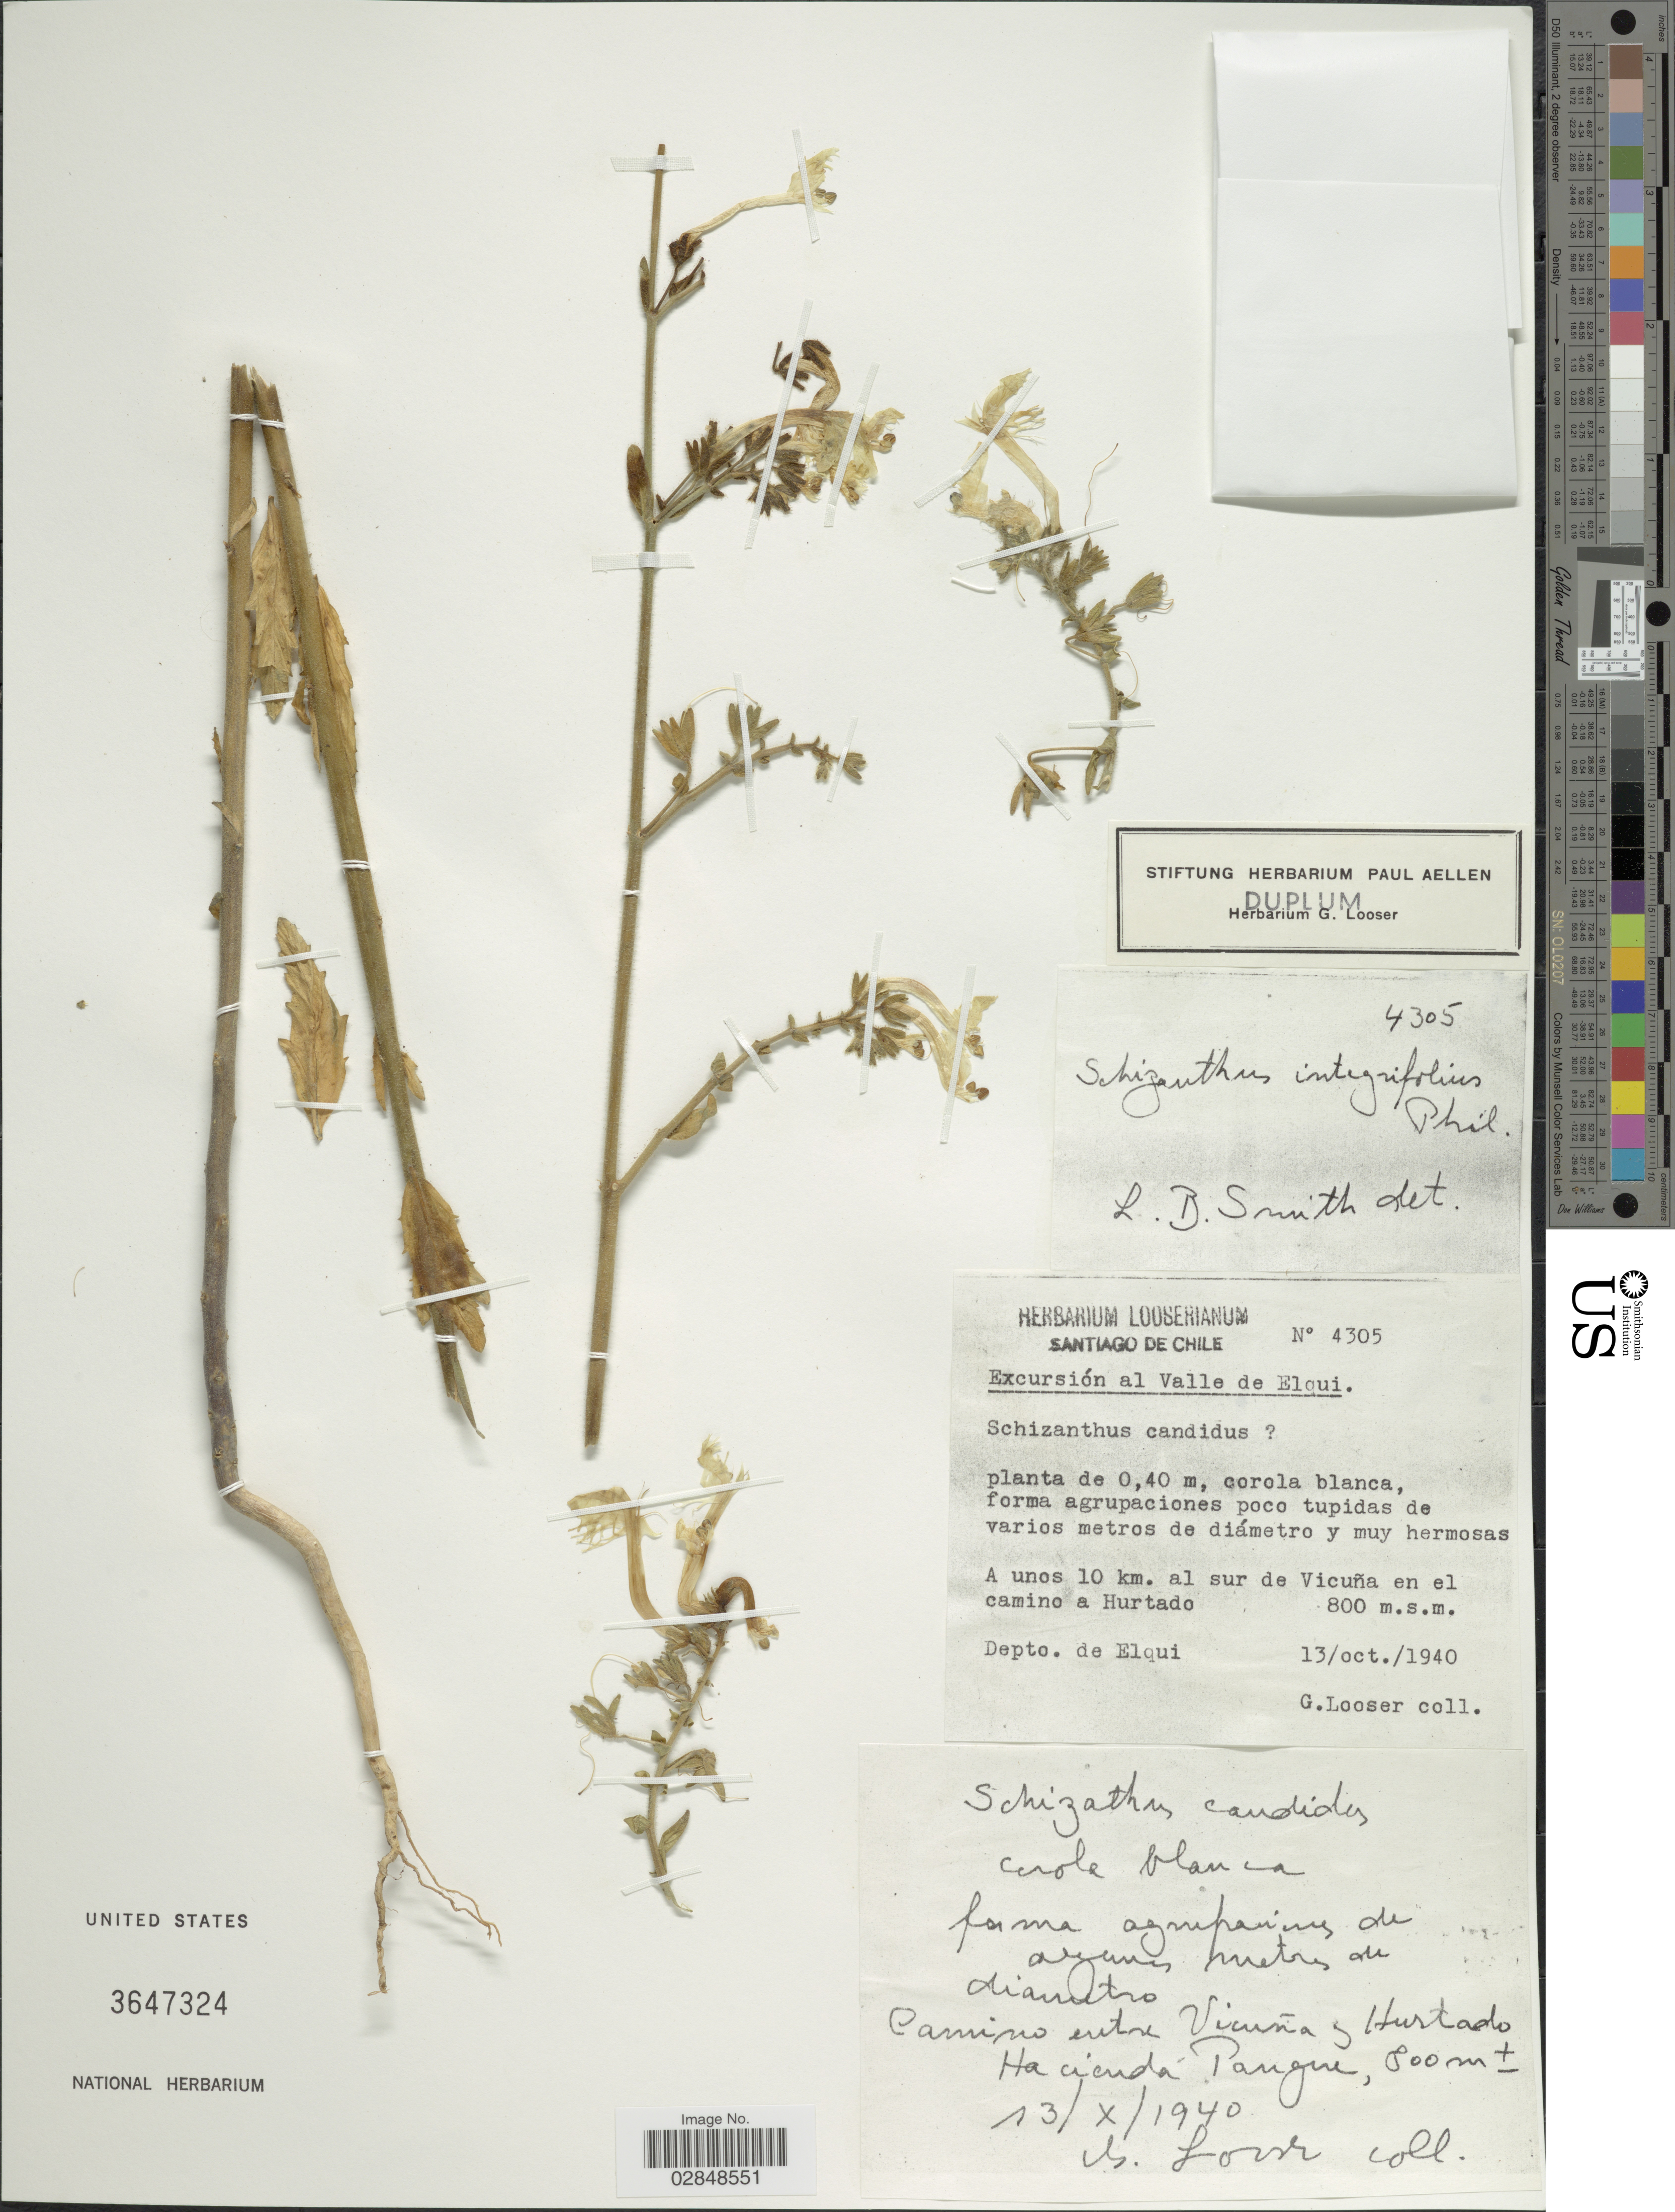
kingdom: Plantae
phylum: Tracheophyta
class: Magnoliopsida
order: Solanales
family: Solanaceae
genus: Schizanthus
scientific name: Schizanthus integrifolius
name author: Phil.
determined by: Smith, Lyman B., (US), NMNH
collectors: G. Looser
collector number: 4305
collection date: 1940-10-13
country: Chile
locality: Valle de Elqui. A unos 10 km. al sur de Vicuña en el camino a Hurtado. Depto. de Elqui. Camino entre Vicuña y Hurtado Hacienda Pangui.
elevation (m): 800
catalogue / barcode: US 3647324